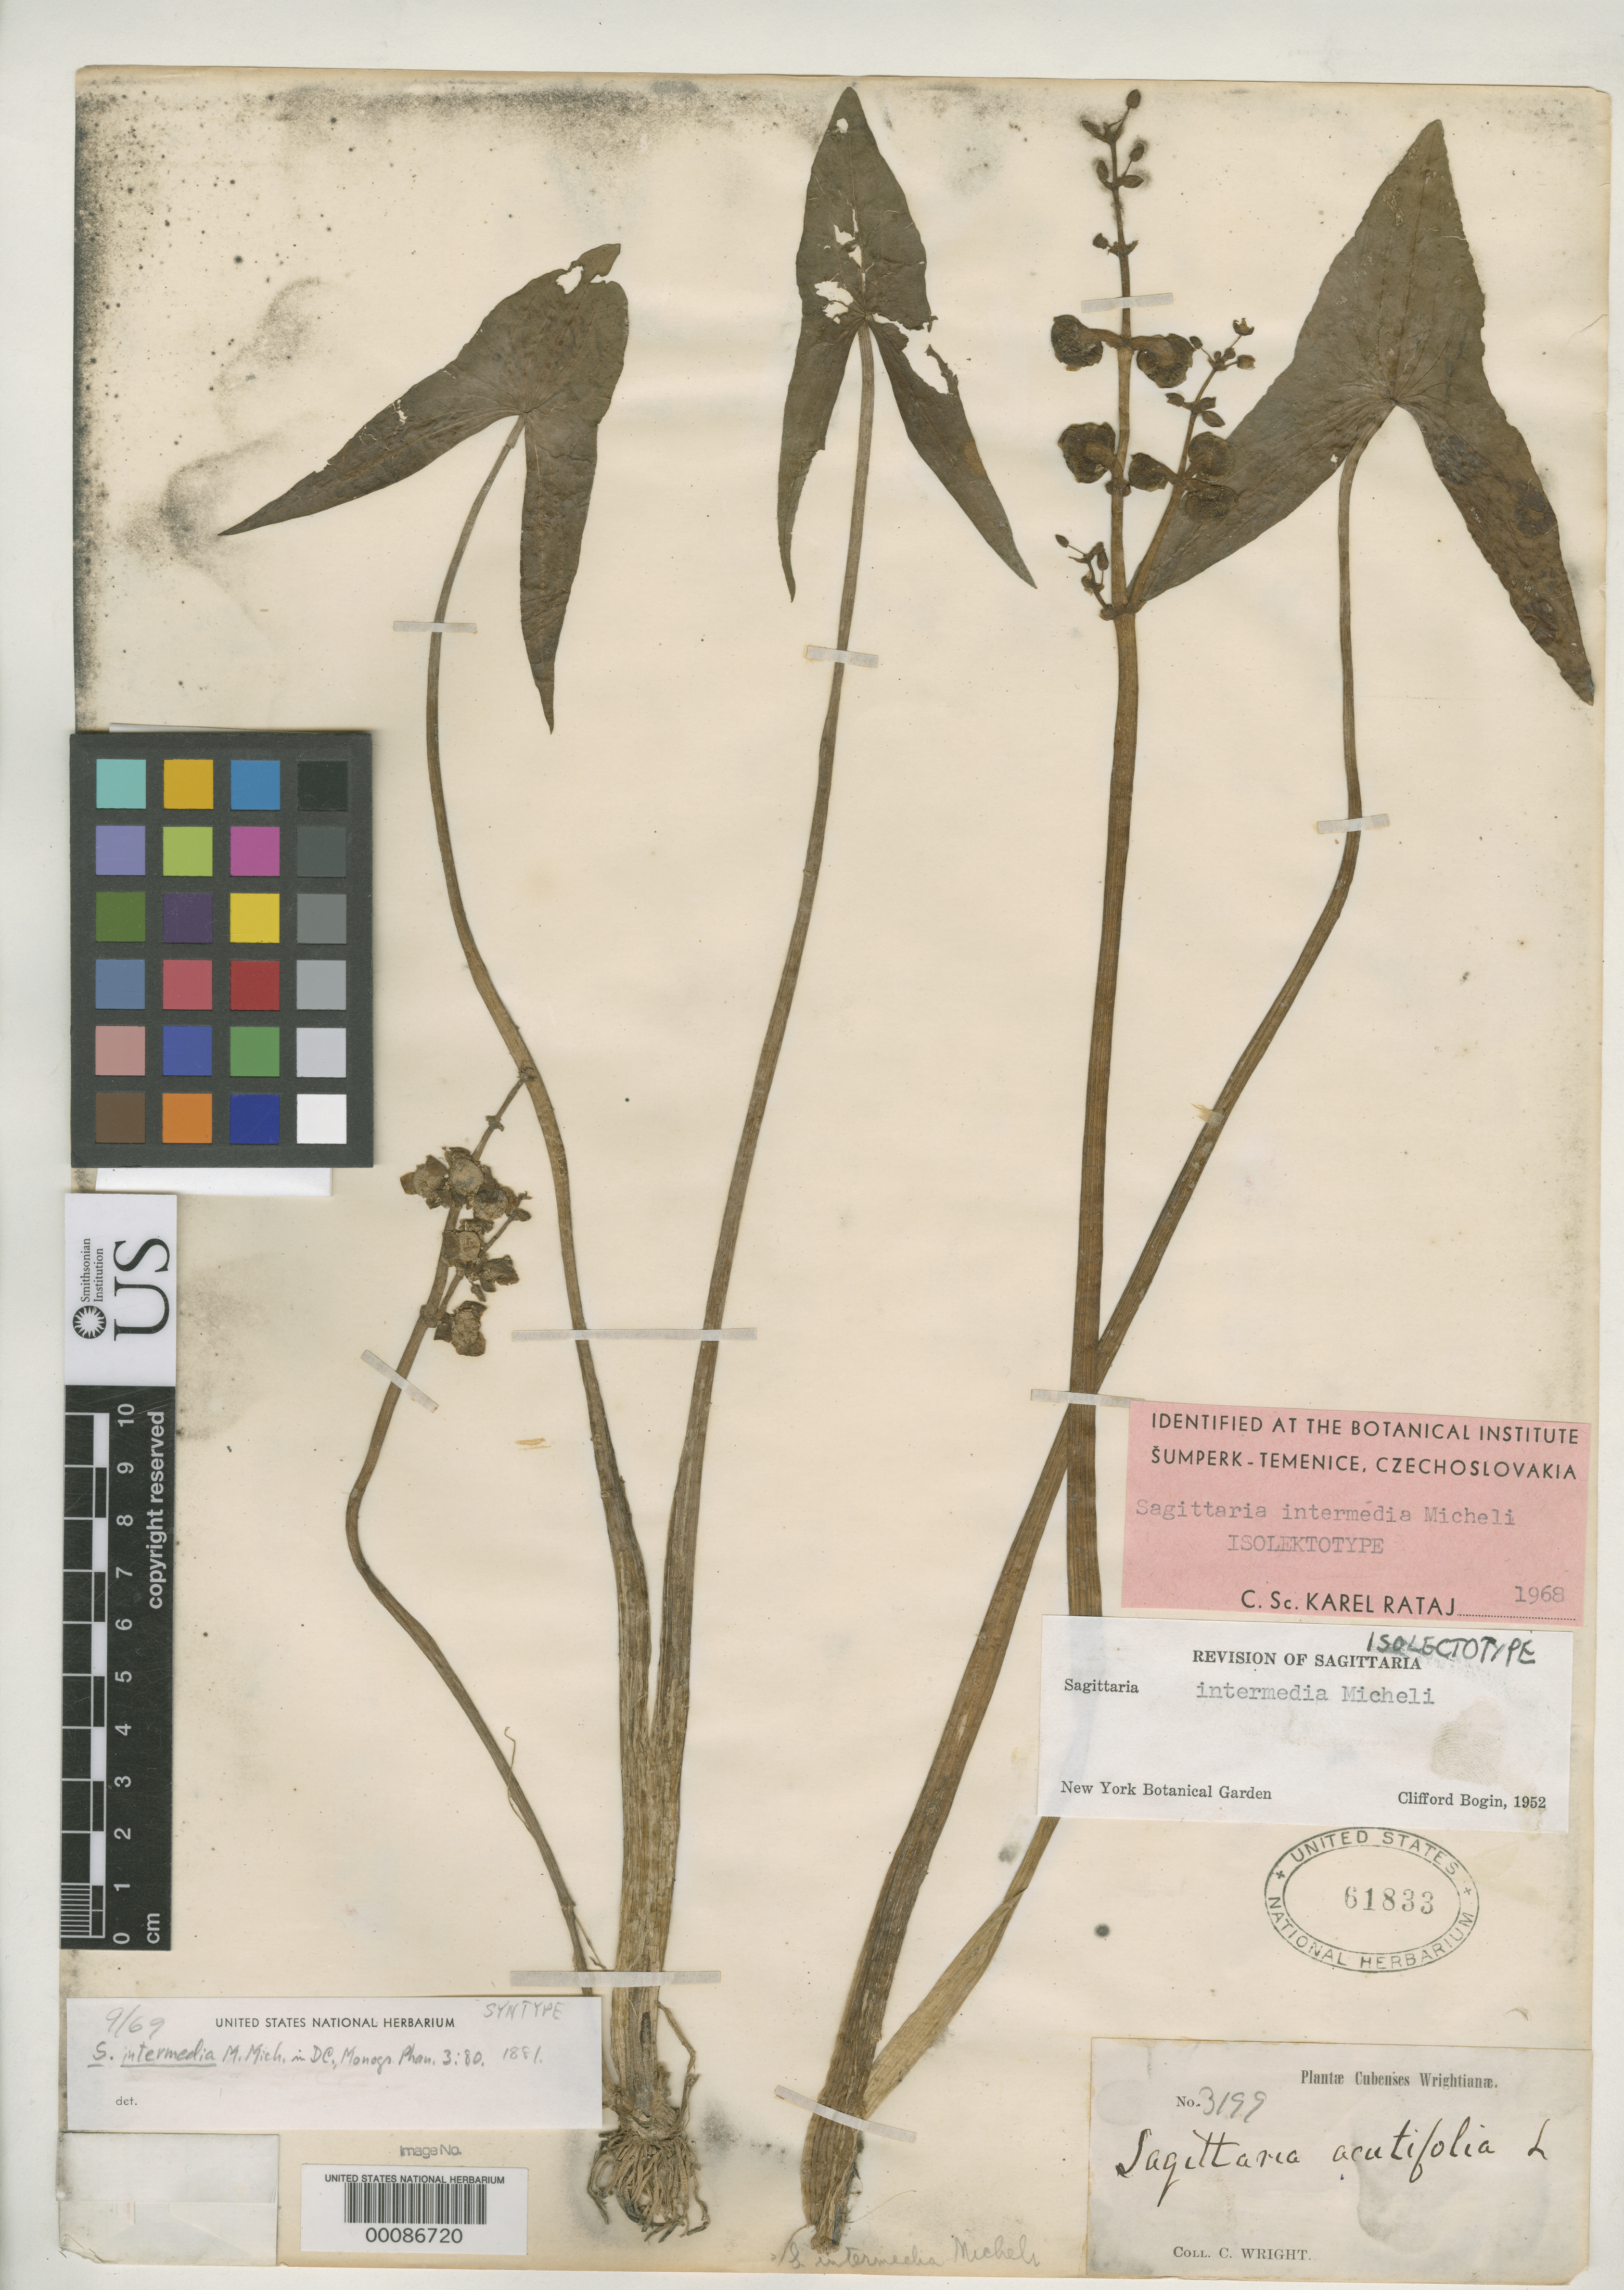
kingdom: Plantae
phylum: Tracheophyta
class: Liliopsida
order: Alismatales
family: Alismataceae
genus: Sagittaria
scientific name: Sagittaria intermedia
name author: Micheli in A. DC.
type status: Isolectotype; Syntype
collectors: C. Wright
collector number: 3199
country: Cuba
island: Greater Antilles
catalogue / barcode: US 61833